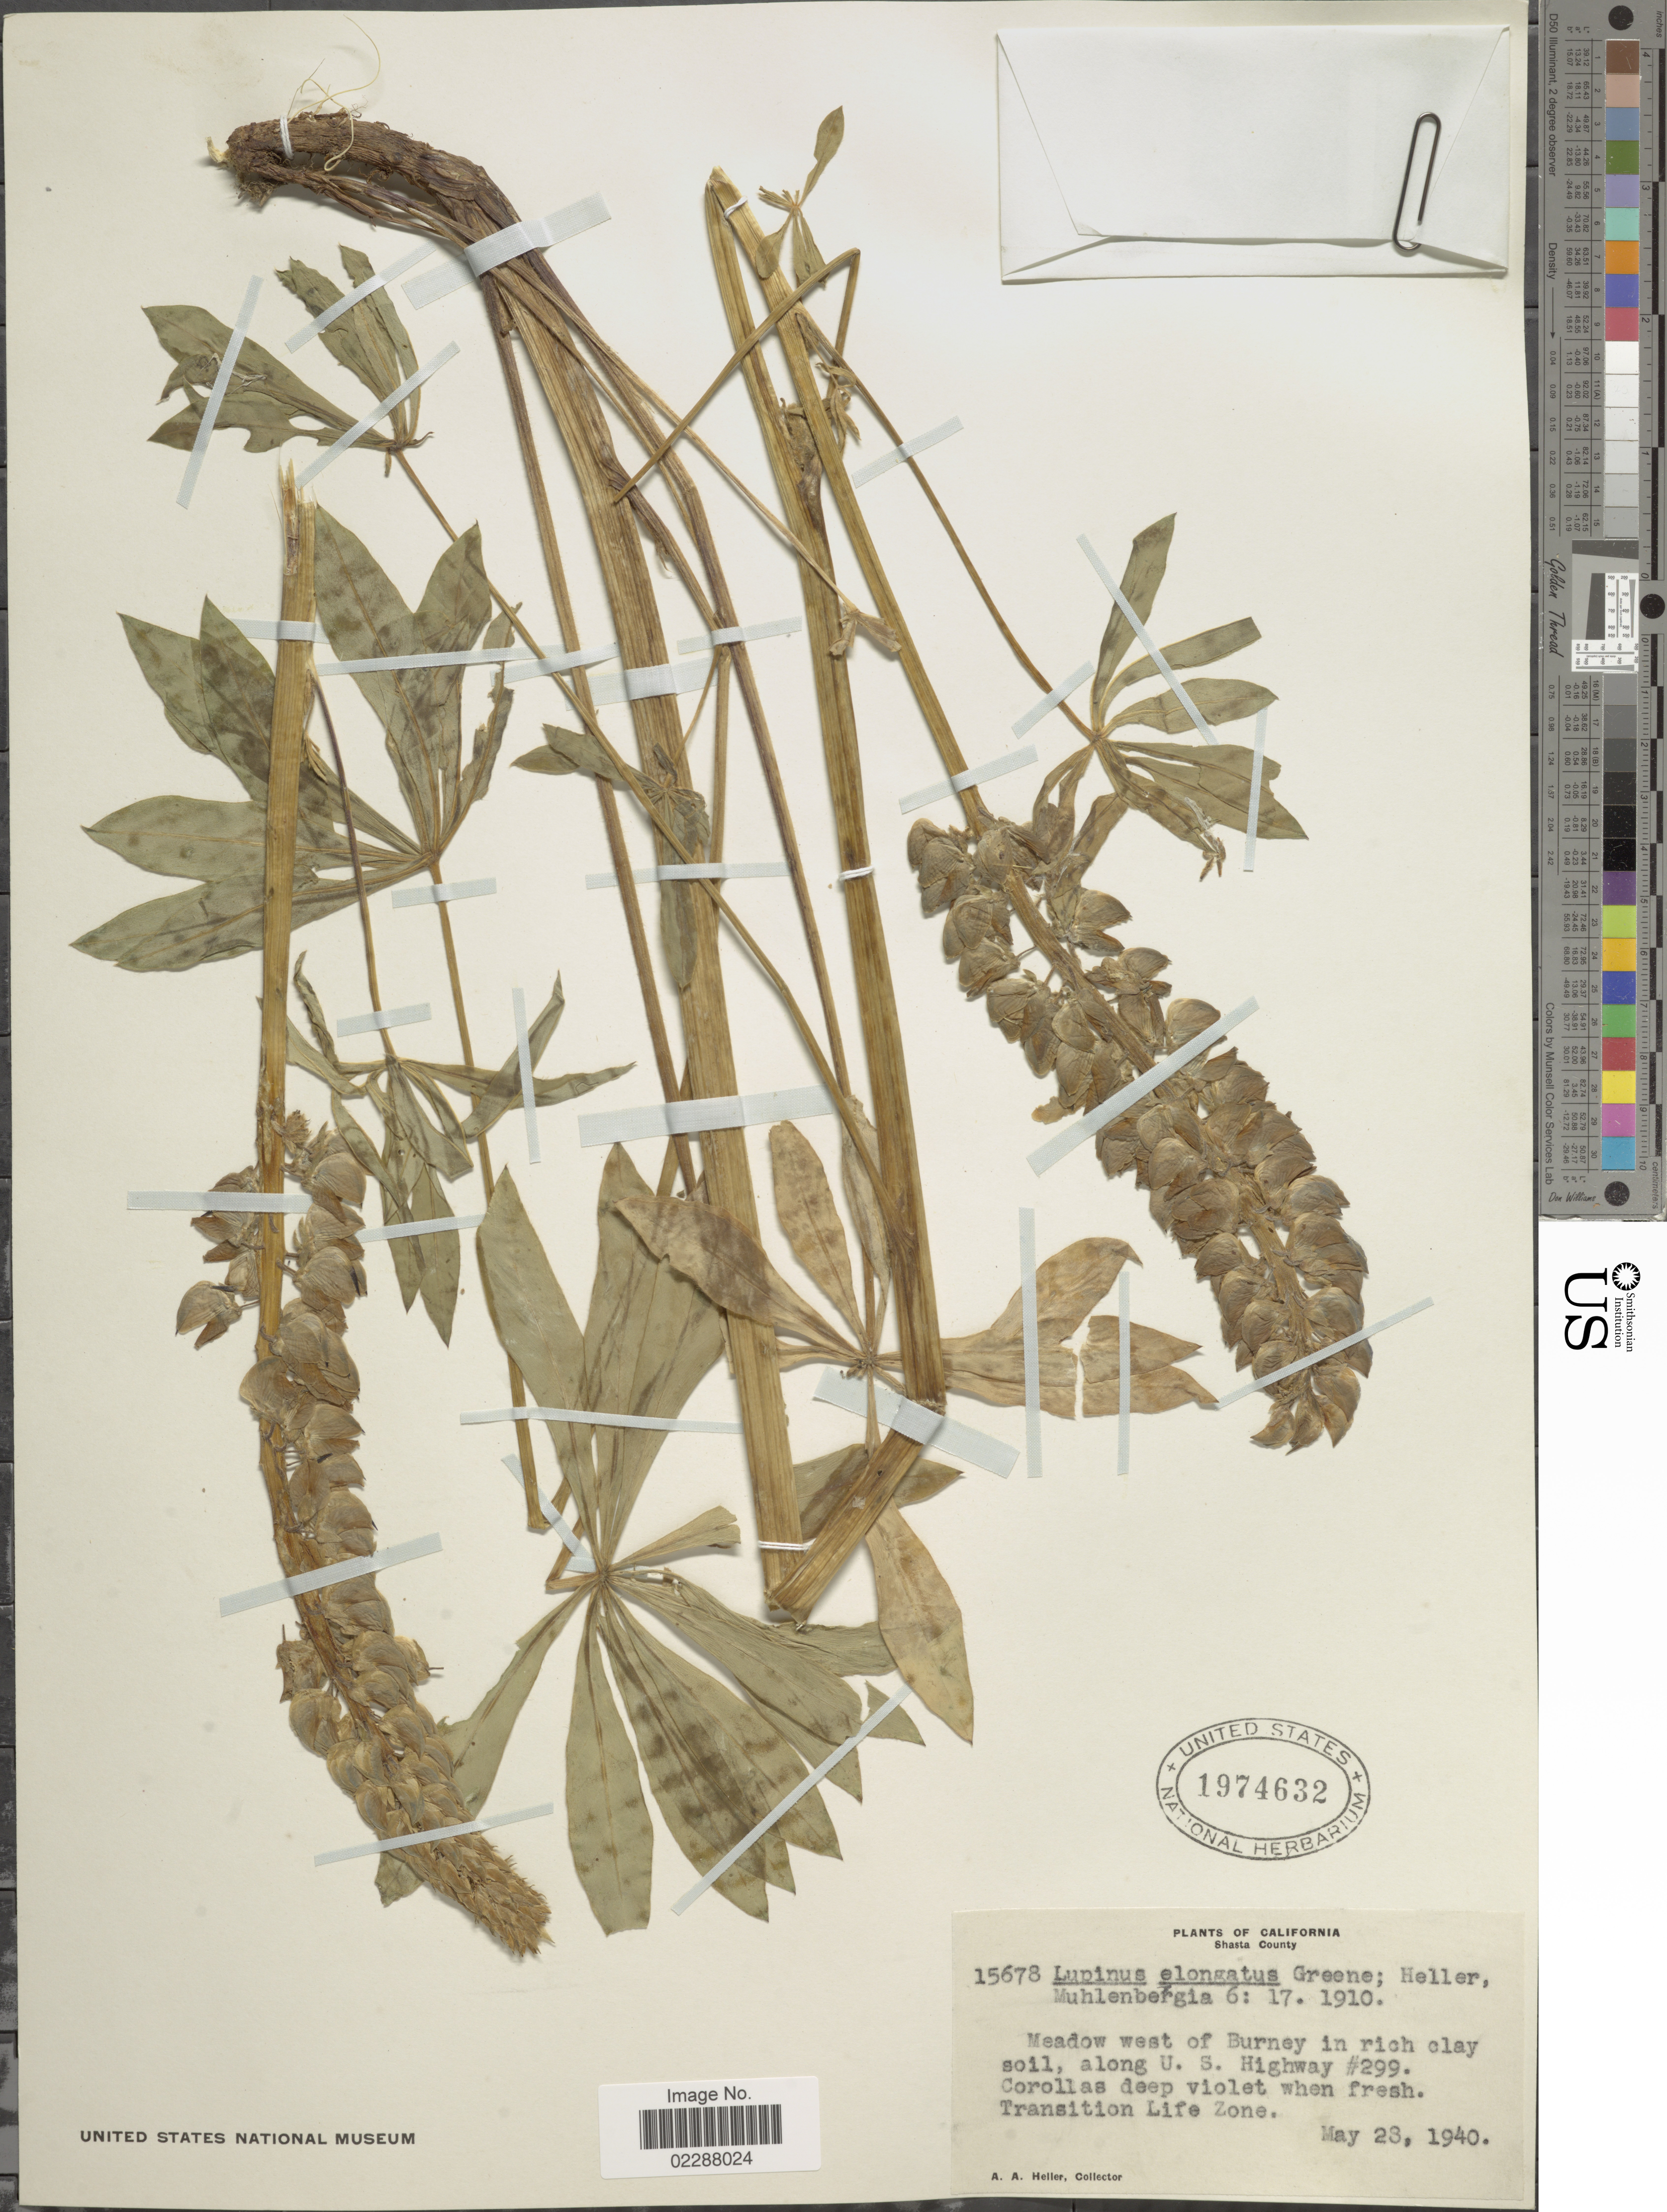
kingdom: Plantae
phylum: Tracheophyta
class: Magnoliopsida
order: Fabales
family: Fabaceae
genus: Lupinus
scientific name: Lupinus superbus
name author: A. Heller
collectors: A. A. Heller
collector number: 15678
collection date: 1940-05-23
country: United States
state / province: California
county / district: Shasta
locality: Shasta County, Meadow west of Burney in rich clay soil, along US Highway @229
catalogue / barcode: US 1974632